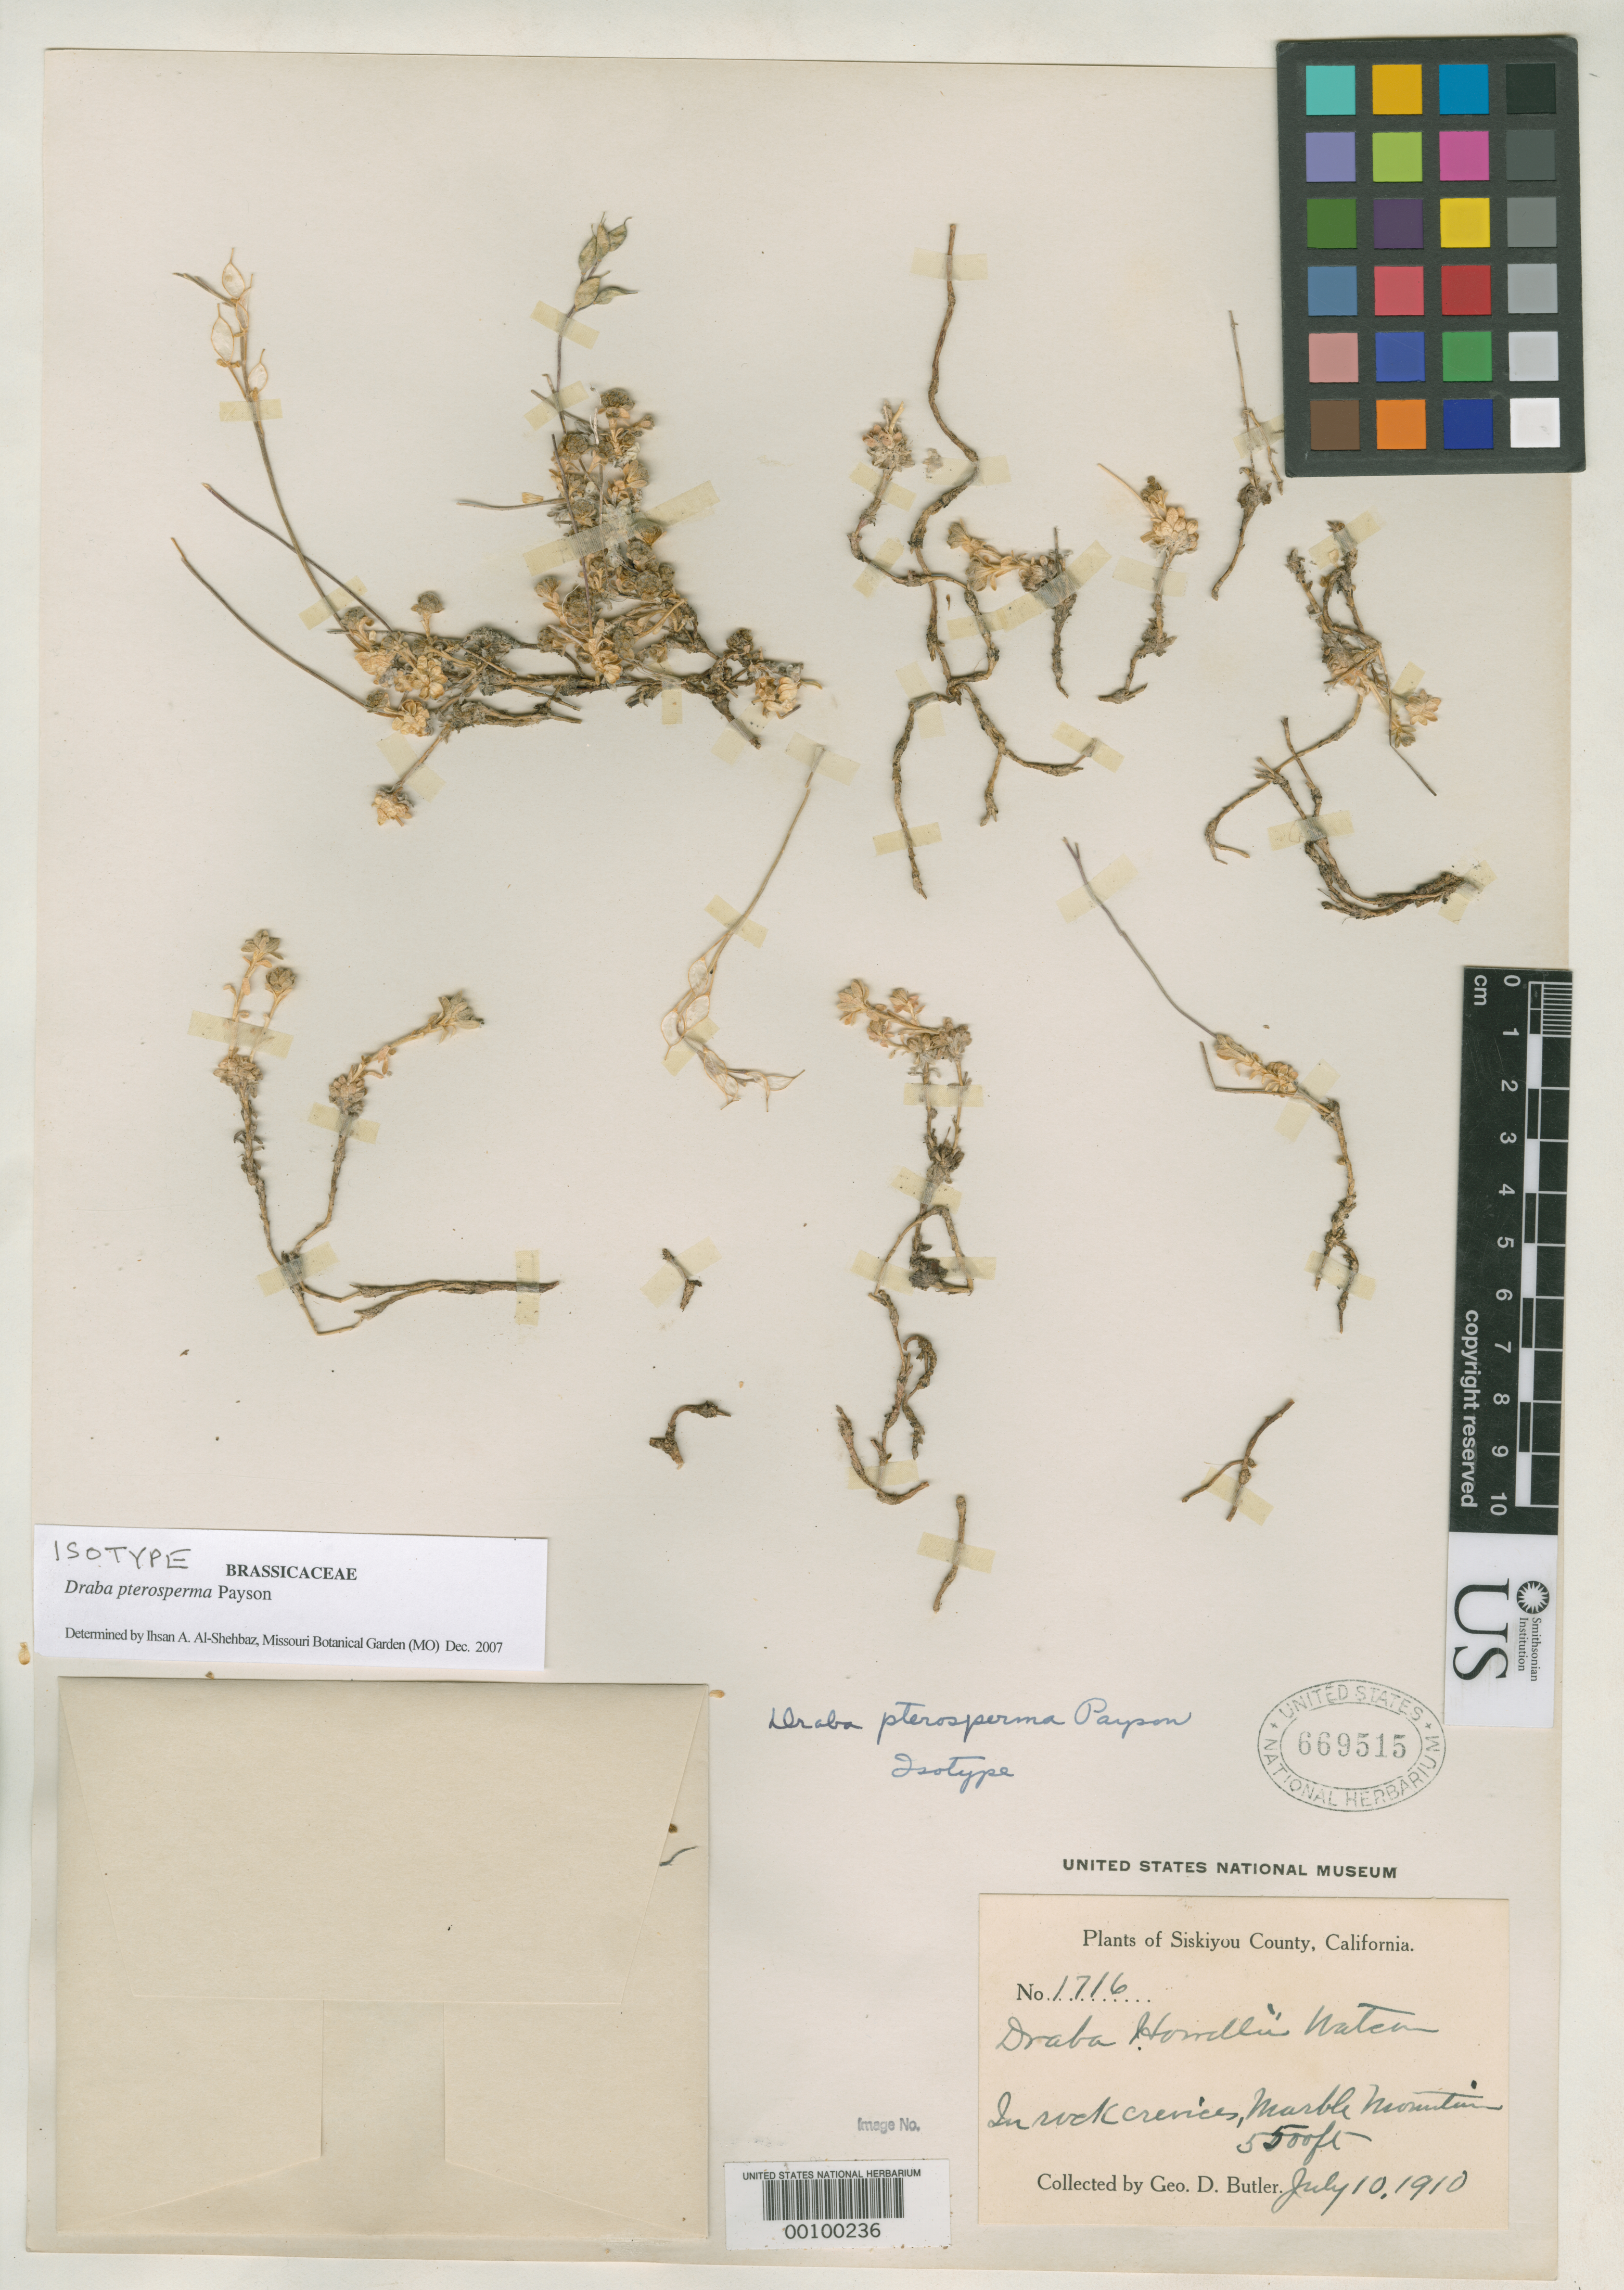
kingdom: Plantae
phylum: Tracheophyta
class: Magnoliopsida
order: Brassicales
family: Brassicaceae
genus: Draba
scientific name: Draba pterosperma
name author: Payson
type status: Isotype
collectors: G. D. Butler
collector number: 1716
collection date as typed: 10 Jul 1910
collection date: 1910-07-10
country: United States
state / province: California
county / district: Siskiyou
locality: Marble Mountain.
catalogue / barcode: US 669515